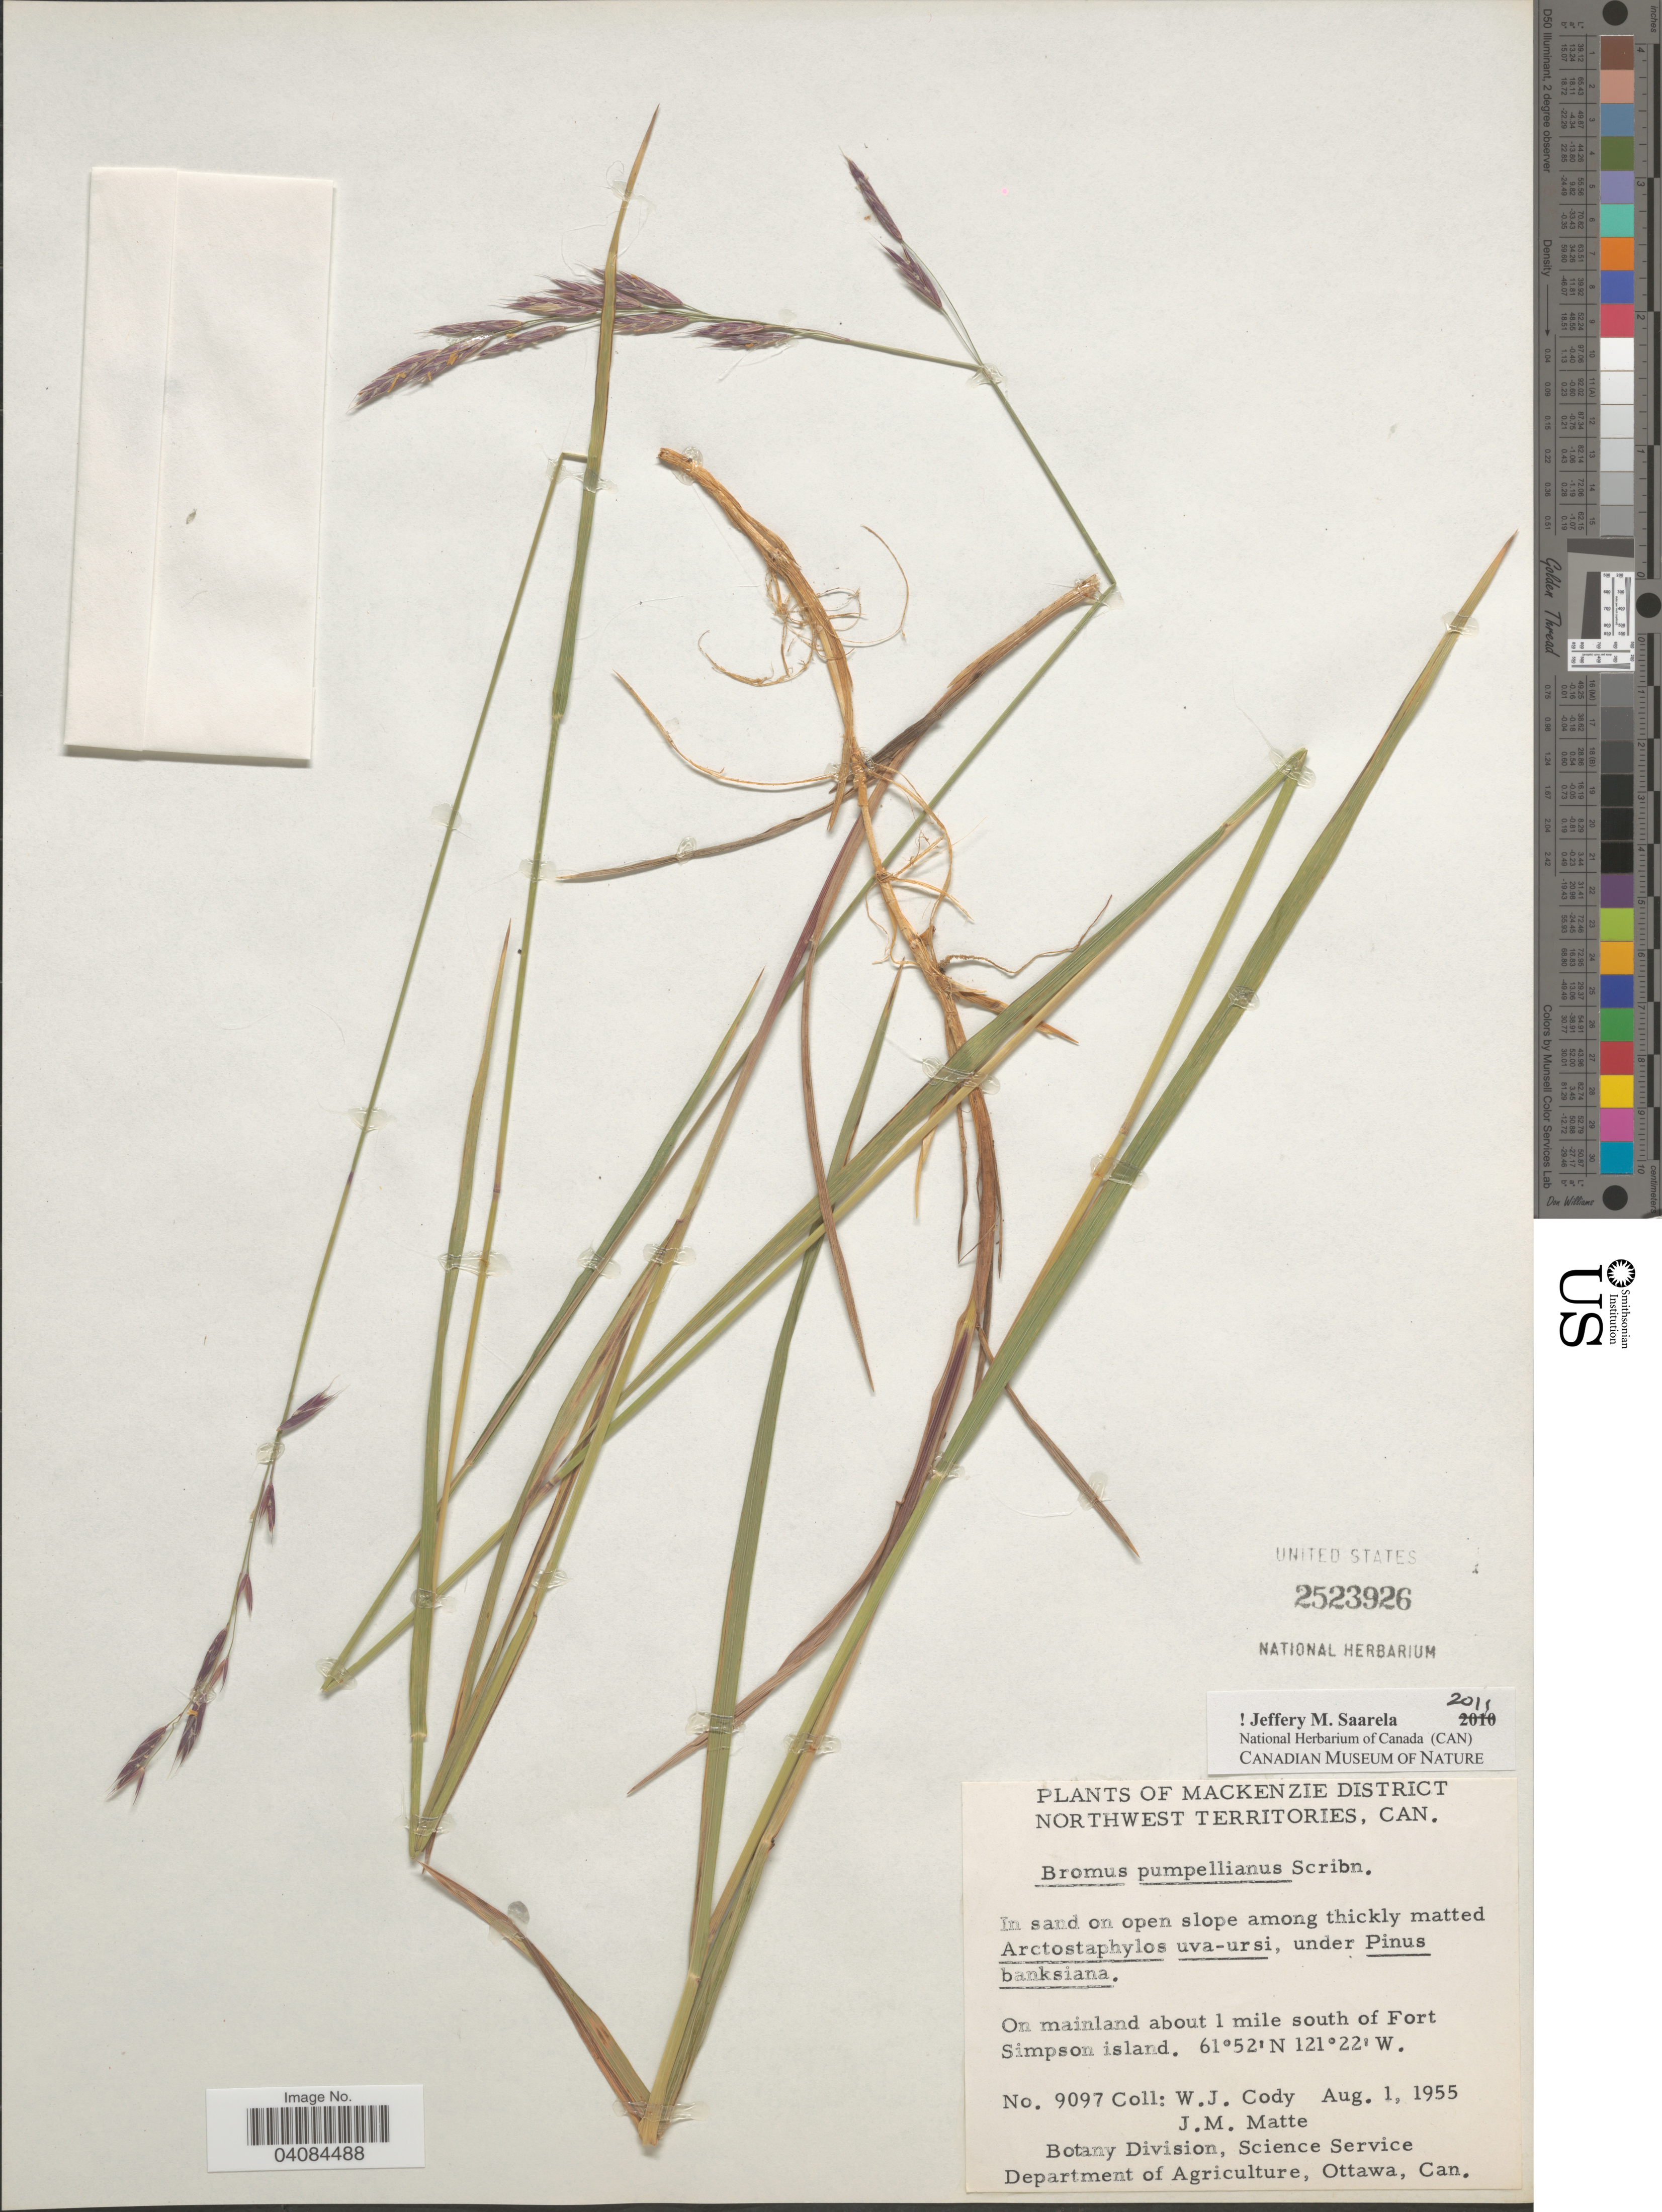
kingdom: Plantae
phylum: Tracheophyta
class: Liliopsida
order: Poales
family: Poaceae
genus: Bromus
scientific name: Bromus pumpellianus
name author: Scribn.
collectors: W. Cody & J. Matte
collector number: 9097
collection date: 1955-08-01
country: Canada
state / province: Northwest Territories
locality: Mackenzie District. In sand on open slope. On mainland about 1 mile south of Fort Simpson island.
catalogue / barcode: US 2523926